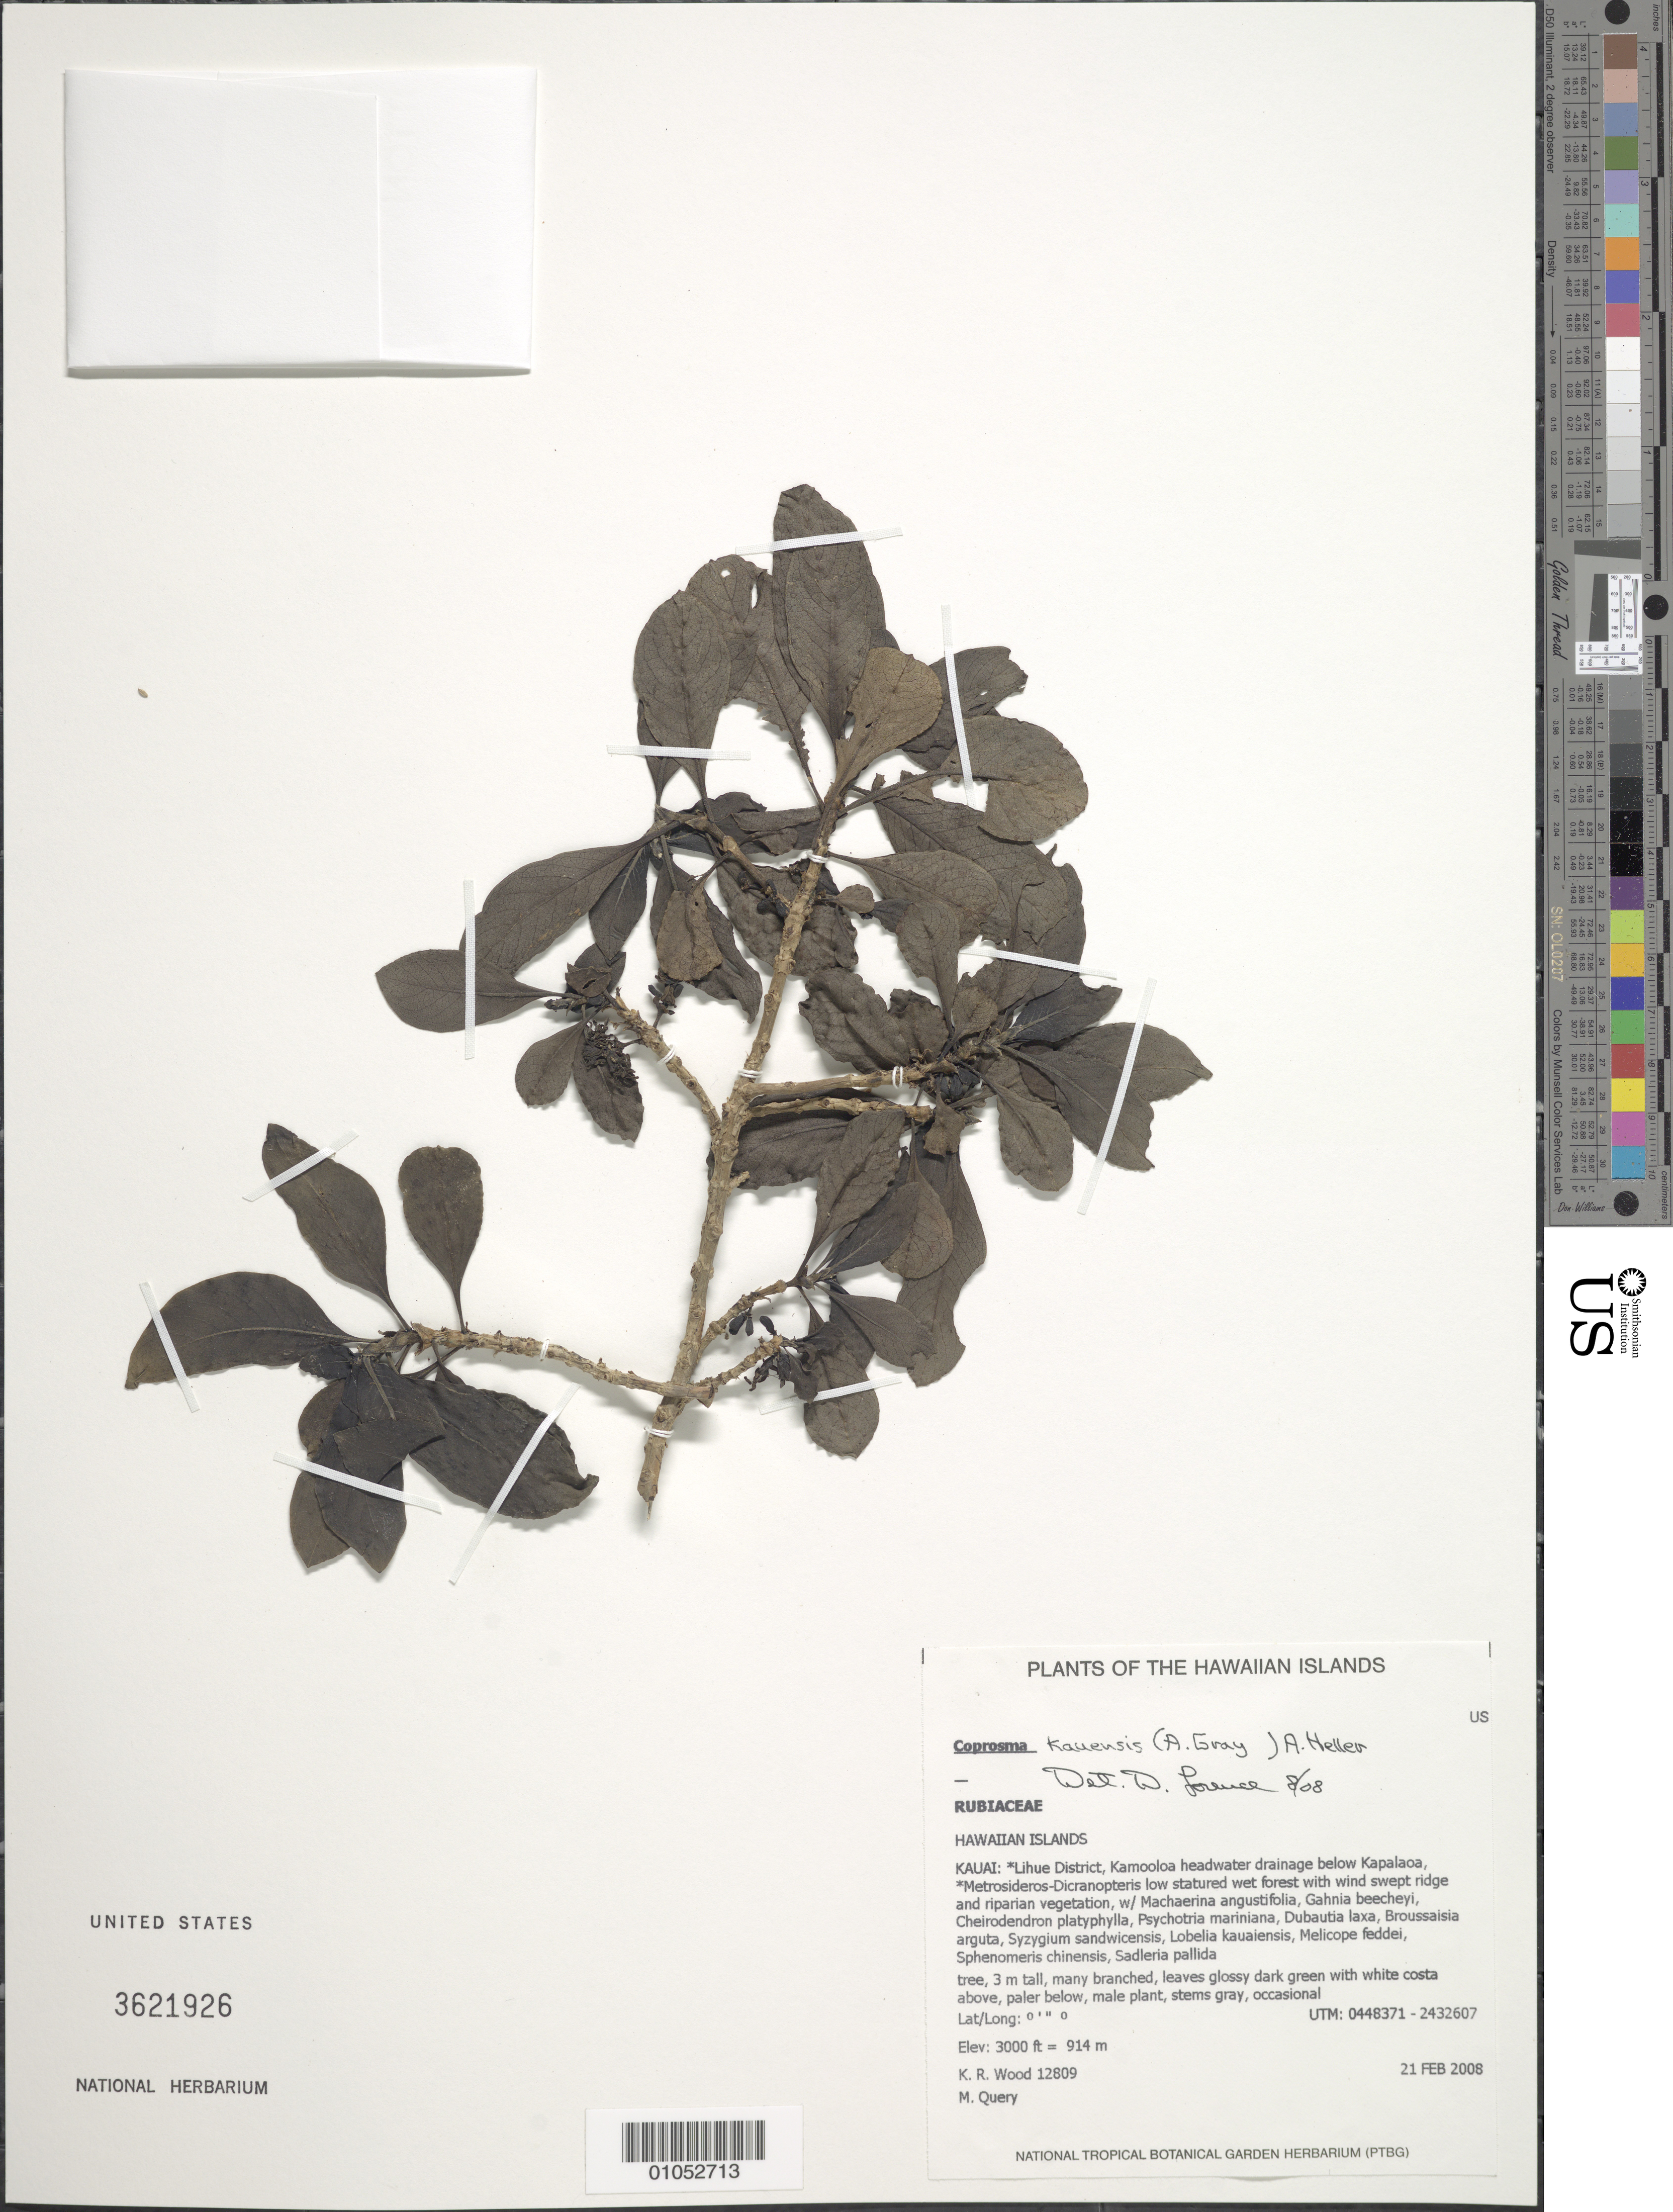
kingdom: Plantae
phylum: Tracheophyta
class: Magnoliopsida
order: Gentianales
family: Rubiaceae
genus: Coprosma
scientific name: Coprosma kauensis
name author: A. Heller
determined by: Lorence, David H., (PTBG), National Tropical Botanical Garden (UNITED STATES)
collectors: K. R. Wood & M. Query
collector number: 12809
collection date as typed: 21 Feb 2008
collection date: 2008-02-21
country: United States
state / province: Hawaii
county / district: Kauai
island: Kaua'i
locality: Lihue District, Kamooloa headwater drainage below Kapalaoa.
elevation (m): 914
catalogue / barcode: US 3621926